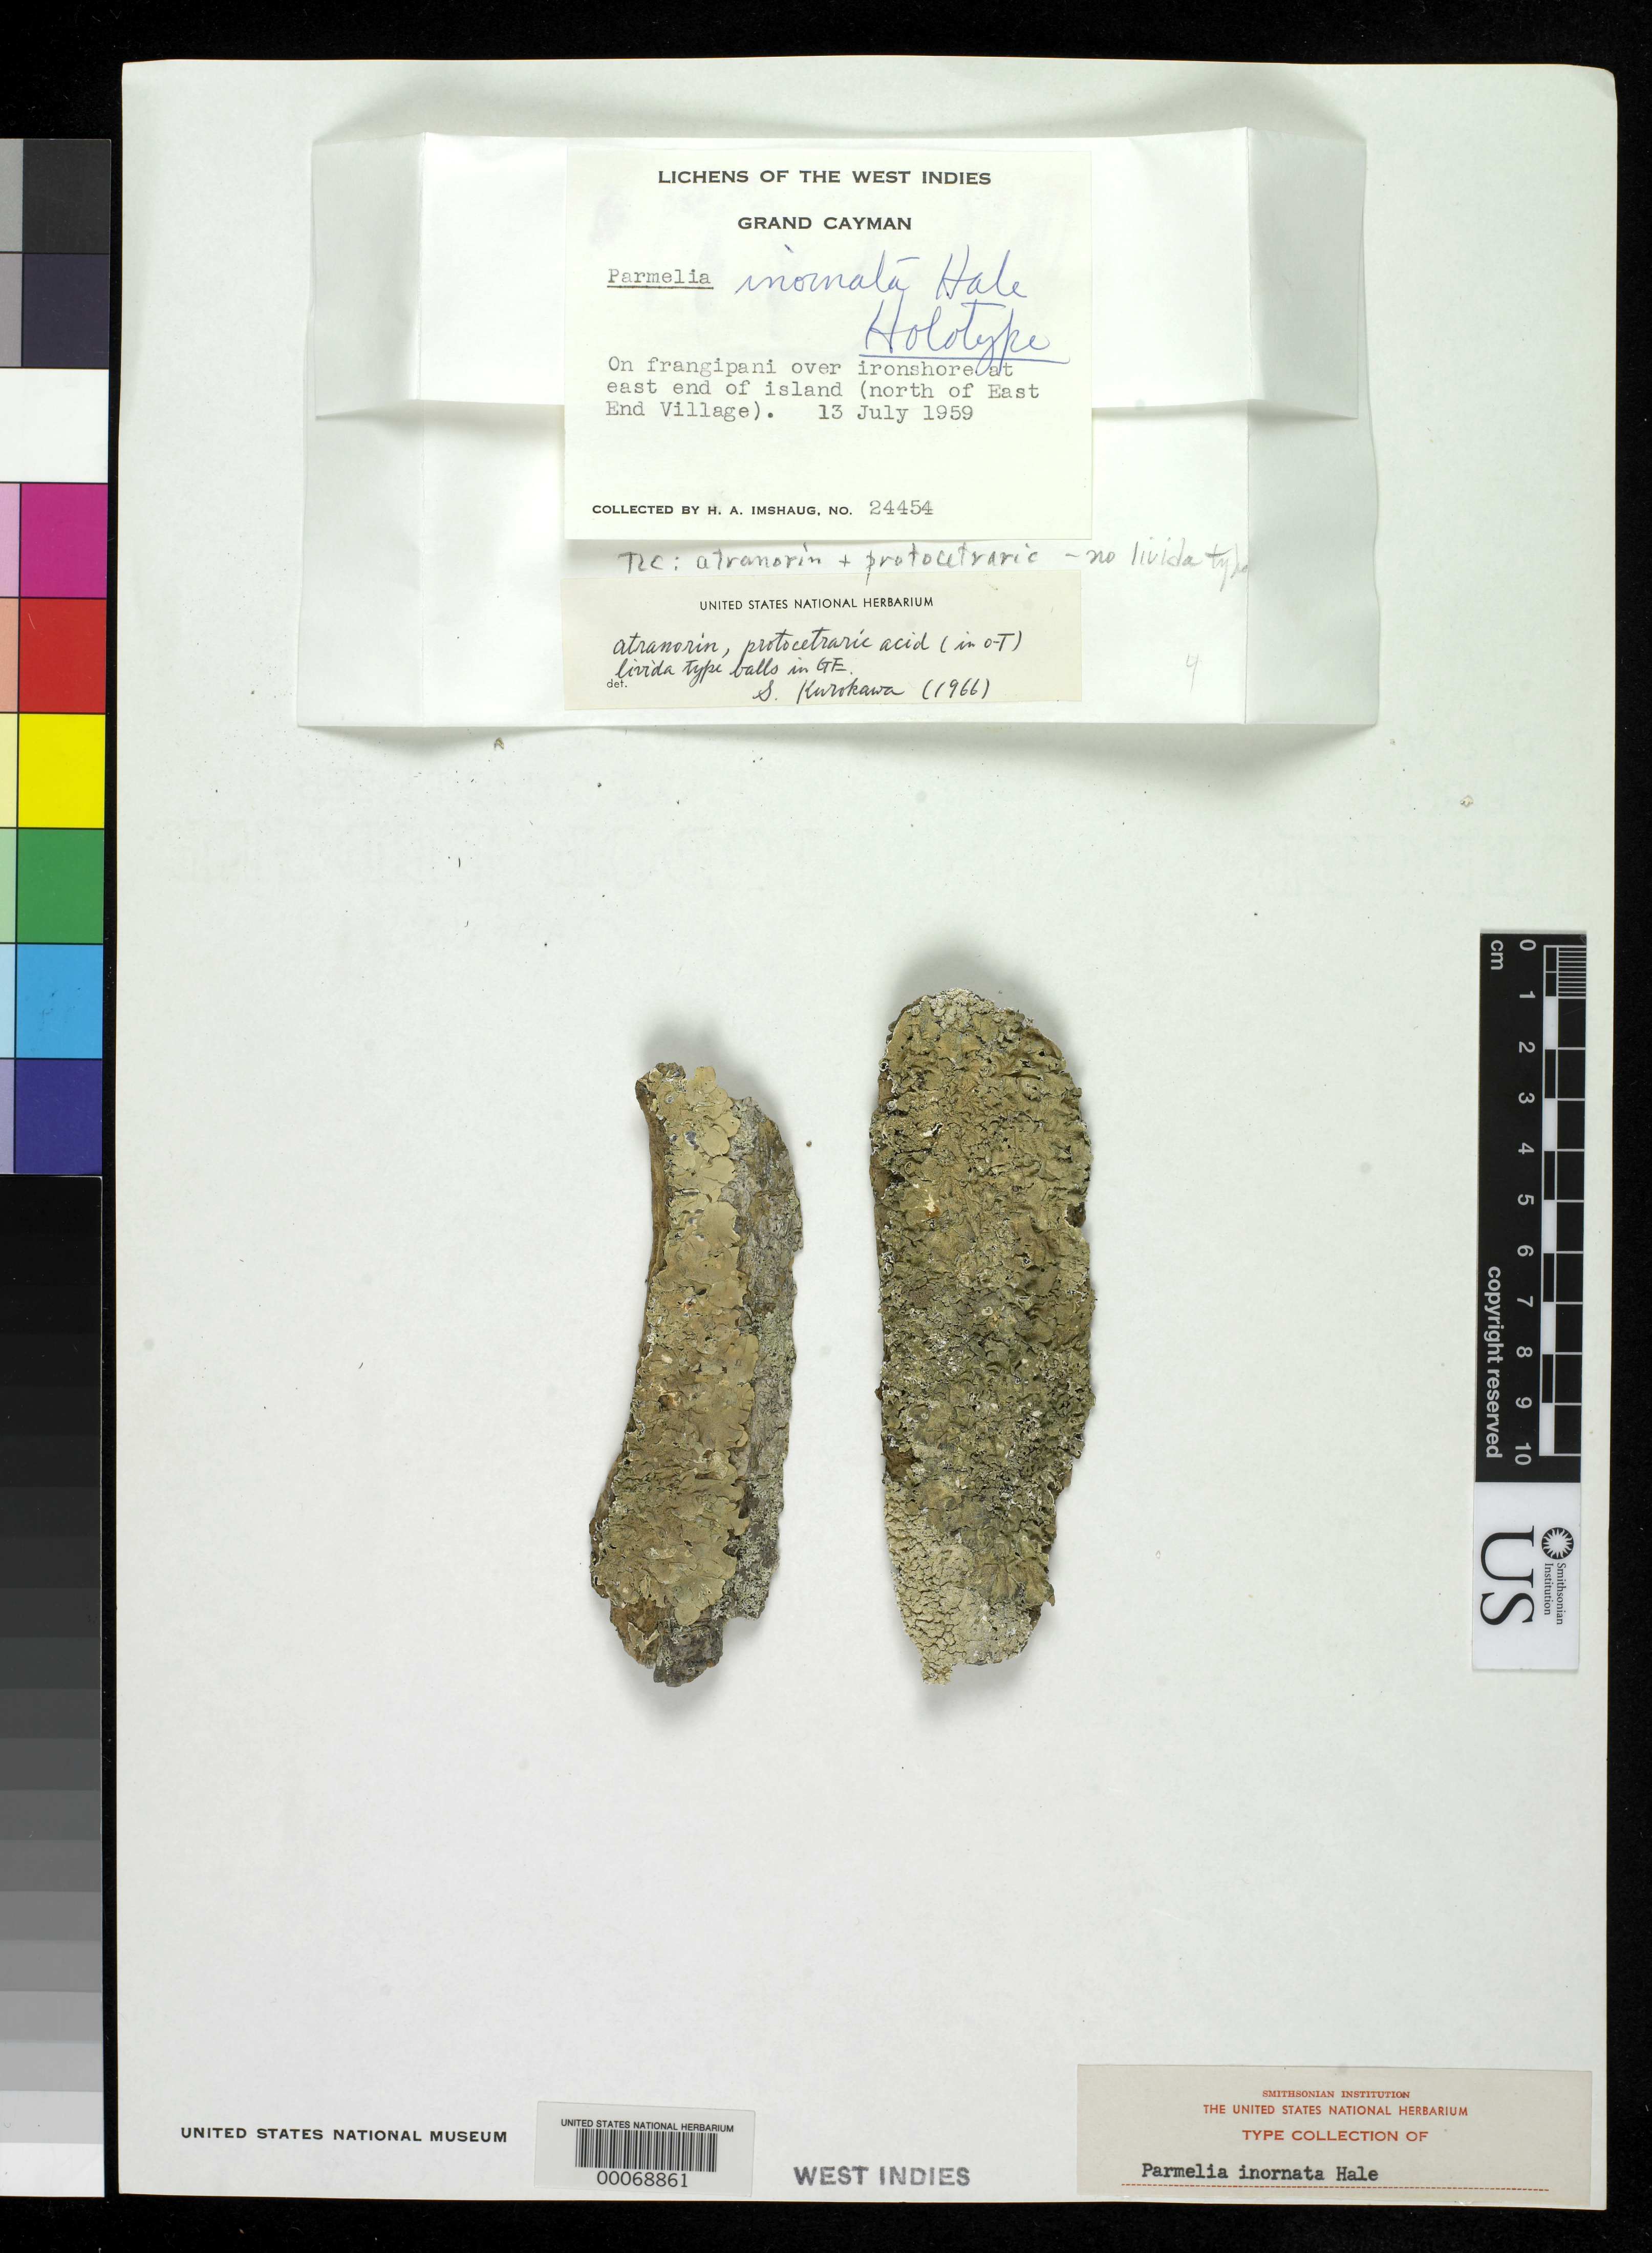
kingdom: Fungi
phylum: Ascomycota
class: Lecanoromycetes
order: Lecanorales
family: Parmeliaceae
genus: Parmelia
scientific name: Parmelia inornata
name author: Hale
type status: Isotype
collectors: H. A. Imshaug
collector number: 24454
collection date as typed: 13 Jul 1959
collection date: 1959-07-13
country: Cayman Islands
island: Grand Cayman Island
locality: E end of island (N of East End Village).